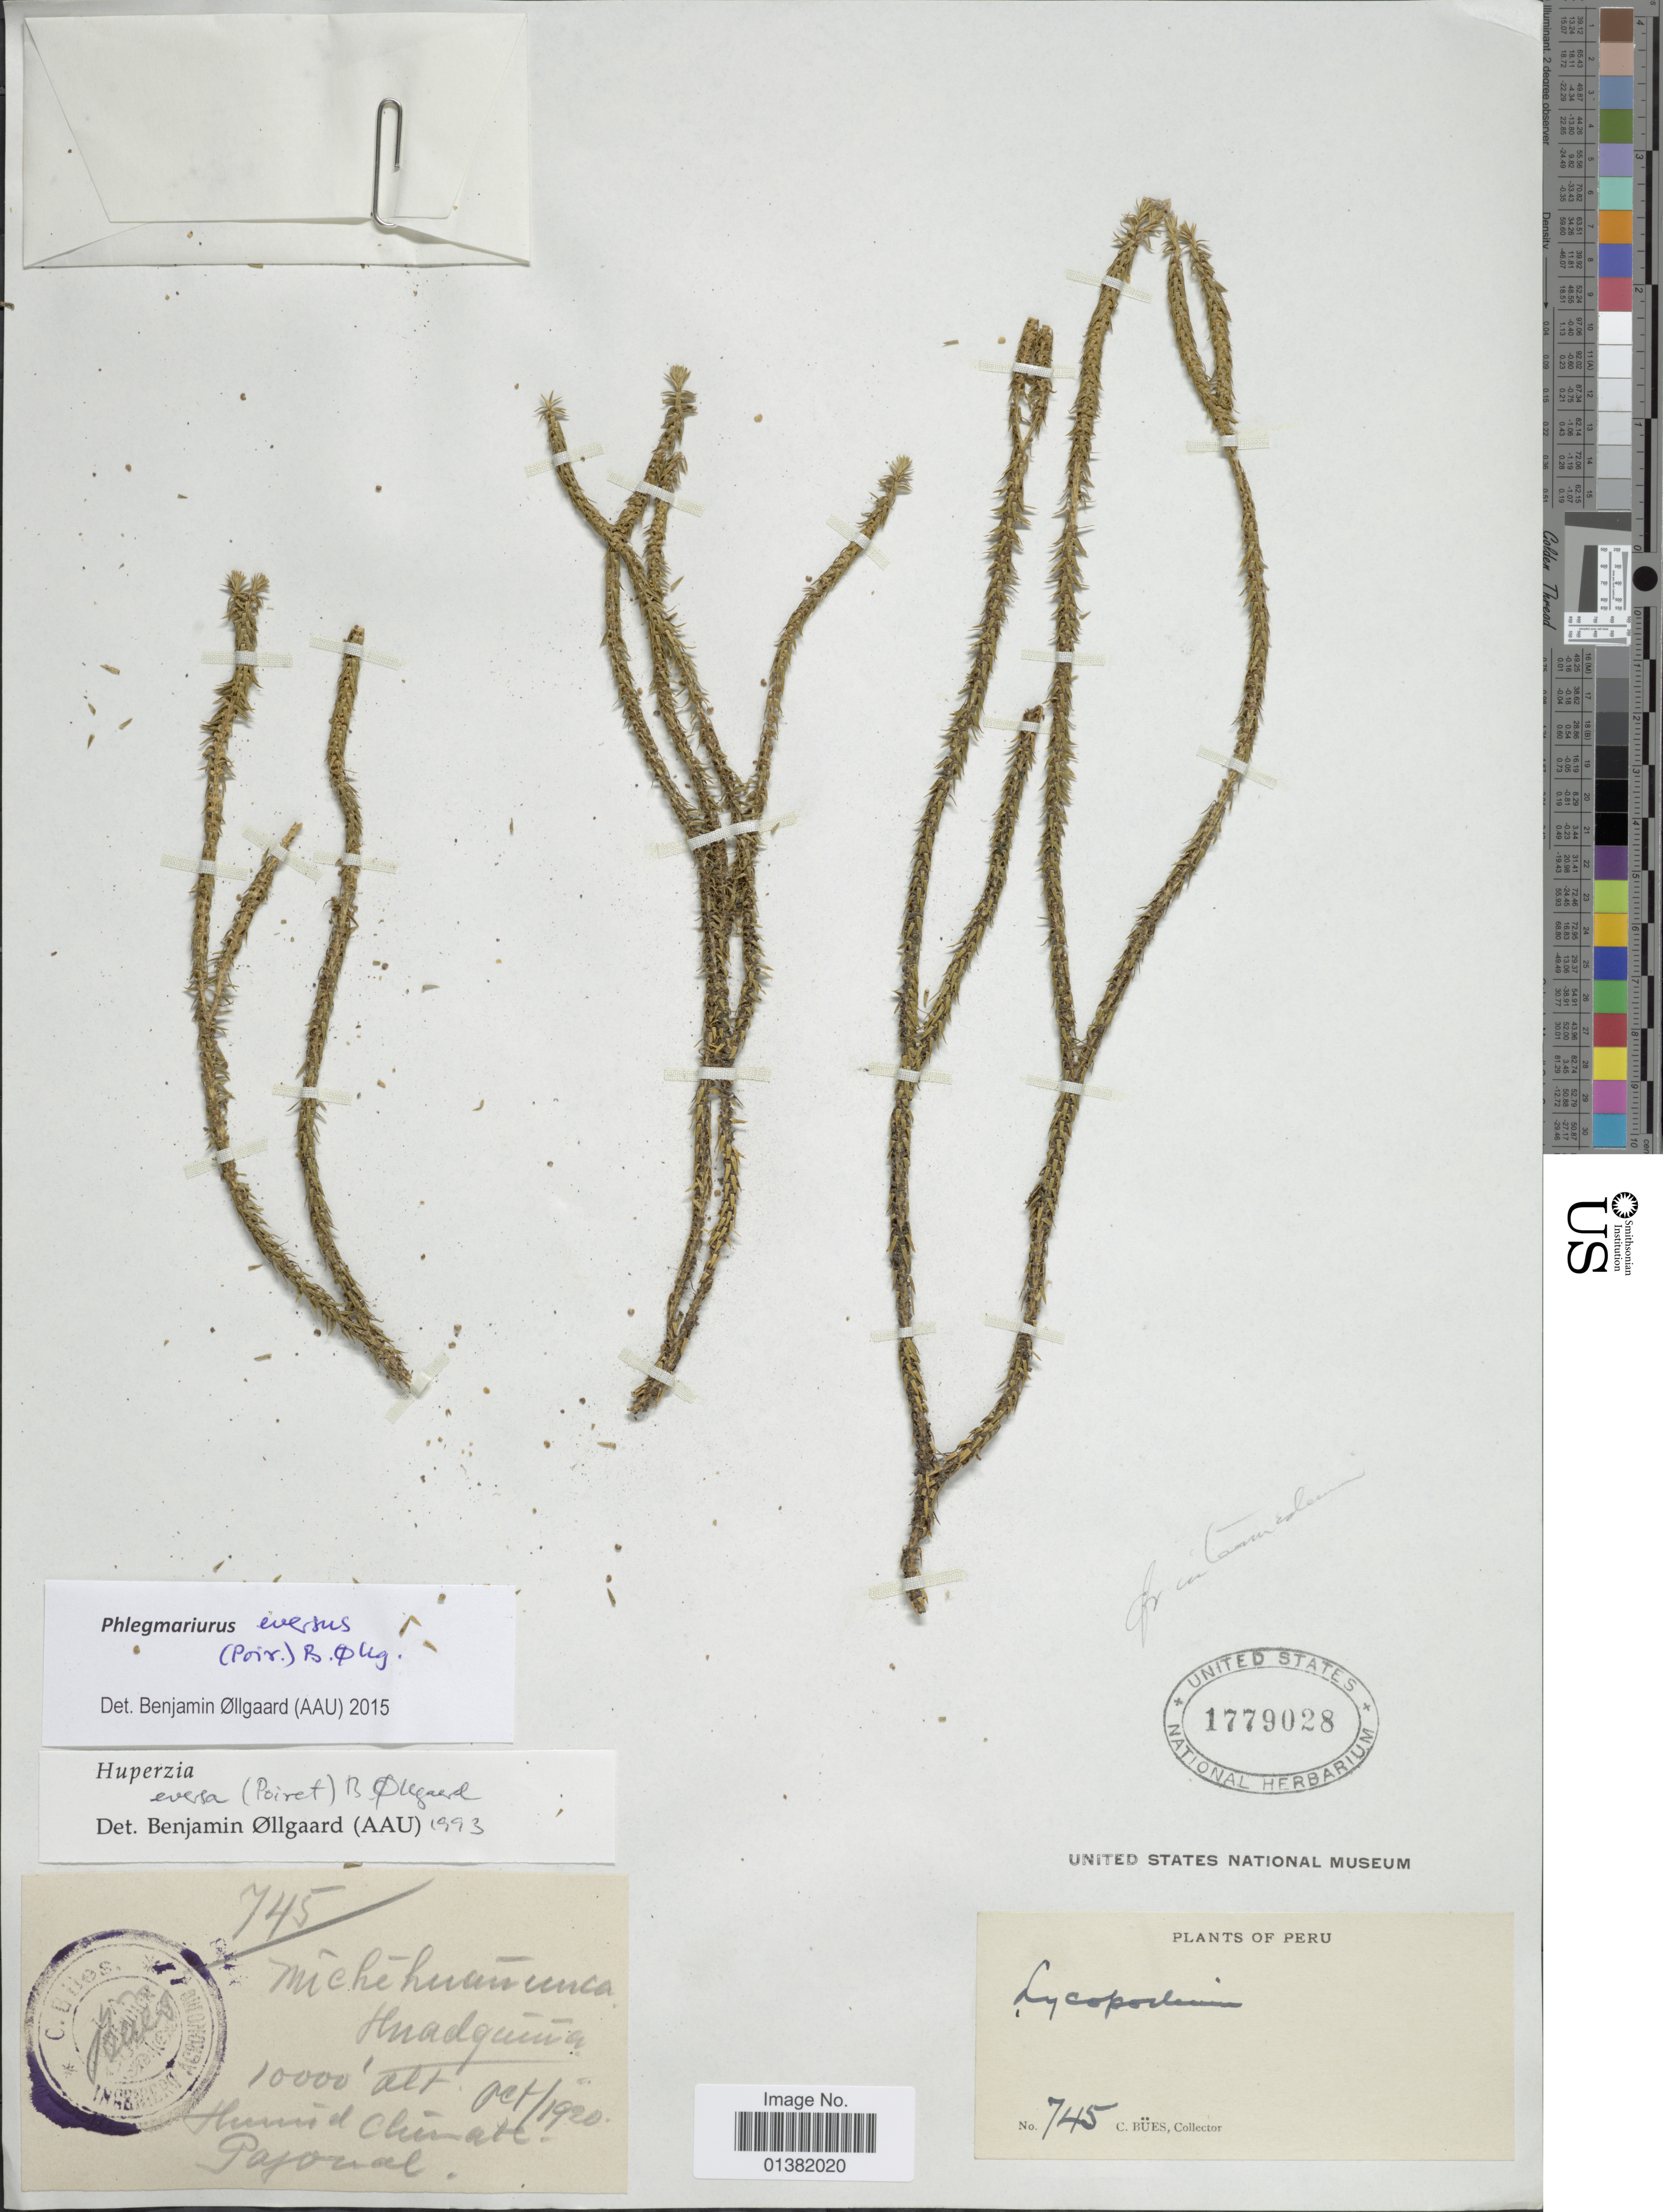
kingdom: Plantae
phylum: Tracheophyta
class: Lycopodiopsida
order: Lycopodiales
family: Lycopodiaceae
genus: Phlegmariurus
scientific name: Phlegmariurus eversus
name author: (Poir.) B. Øllg.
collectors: C. Bues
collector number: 745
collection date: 1920-10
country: Peru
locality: Michihuanunca, Huadquina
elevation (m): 3048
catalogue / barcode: US 1779028